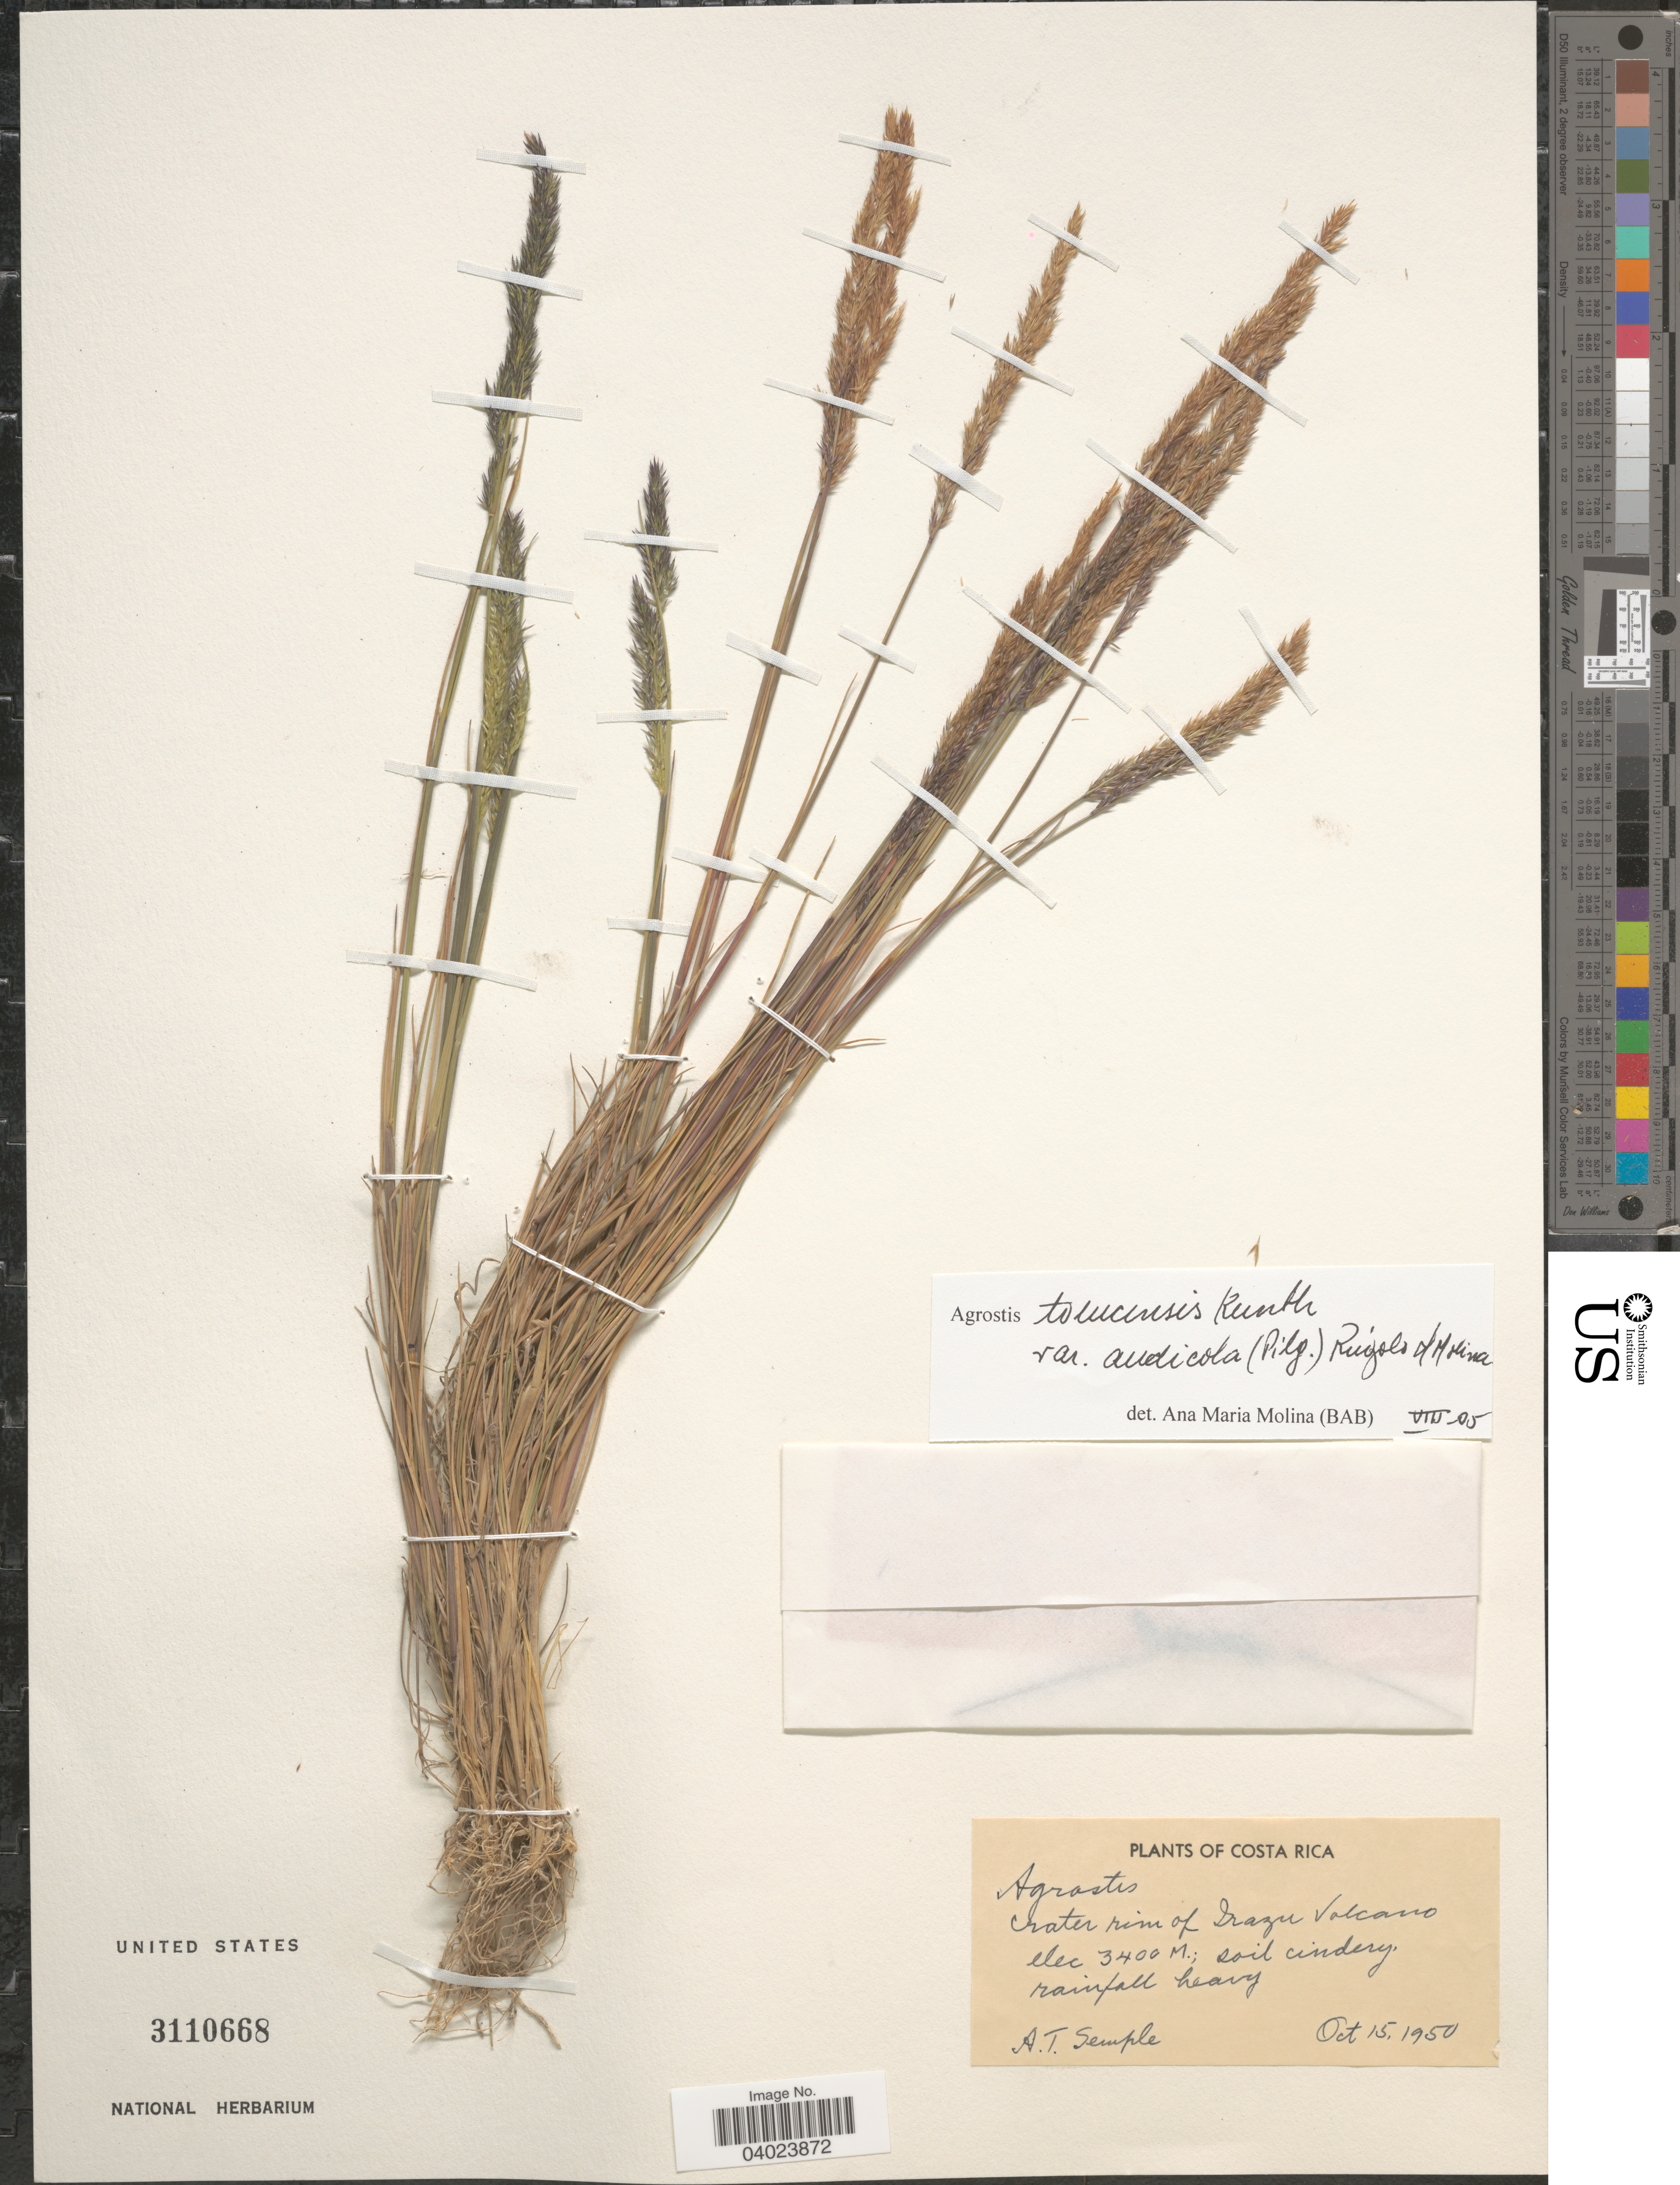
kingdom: Plantae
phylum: Tracheophyta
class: Liliopsida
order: Poales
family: Poaceae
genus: Agrostis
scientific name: Agrostis tolucensis var. andicola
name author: (Pilg.) Rúgolo & A.M. Molina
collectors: A. Semple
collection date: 1950-10-15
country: Costa Rica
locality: Crater rim of Irazu Volcano.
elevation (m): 3400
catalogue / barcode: US 3110668